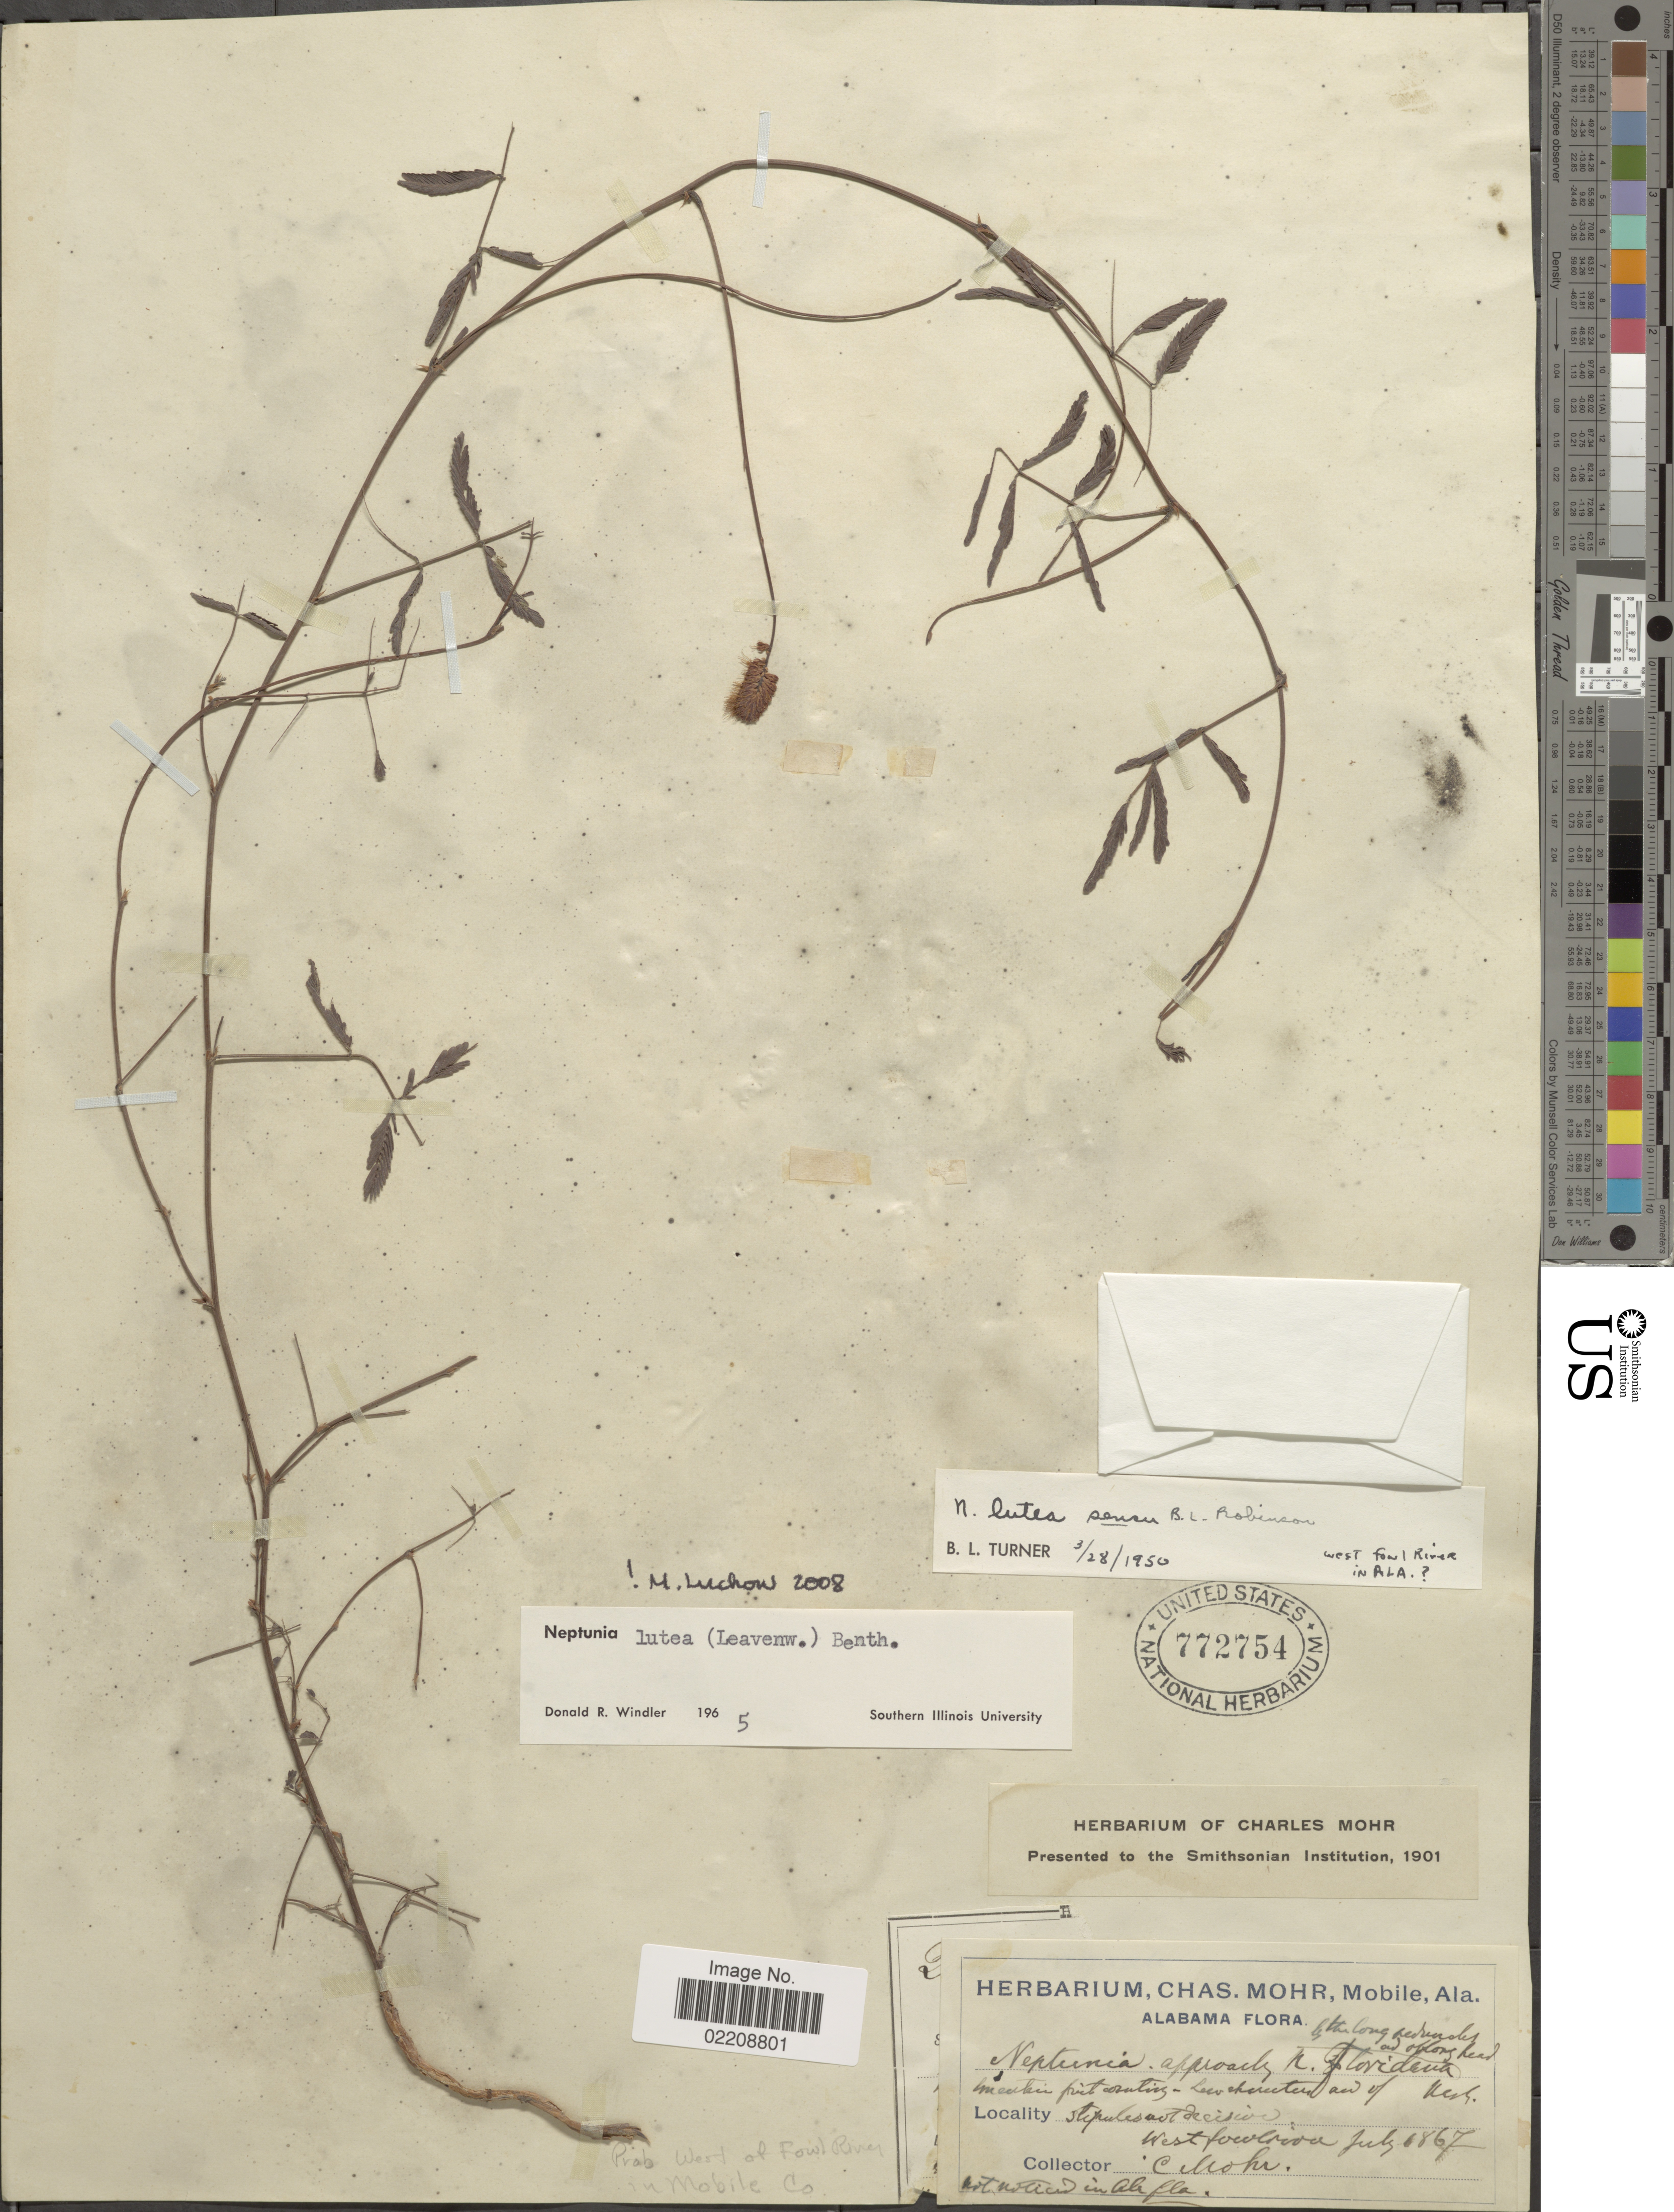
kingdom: Plantae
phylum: Tracheophyta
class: Magnoliopsida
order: Fabales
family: Fabaceae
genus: Neptunia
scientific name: Neptunia lutea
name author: (Leavenw.) Benth.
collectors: Mohr, C. T. (herbarium)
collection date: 1867-07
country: United States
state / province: Alabama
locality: West of Fowl River in Mobile Co.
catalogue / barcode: US 772754